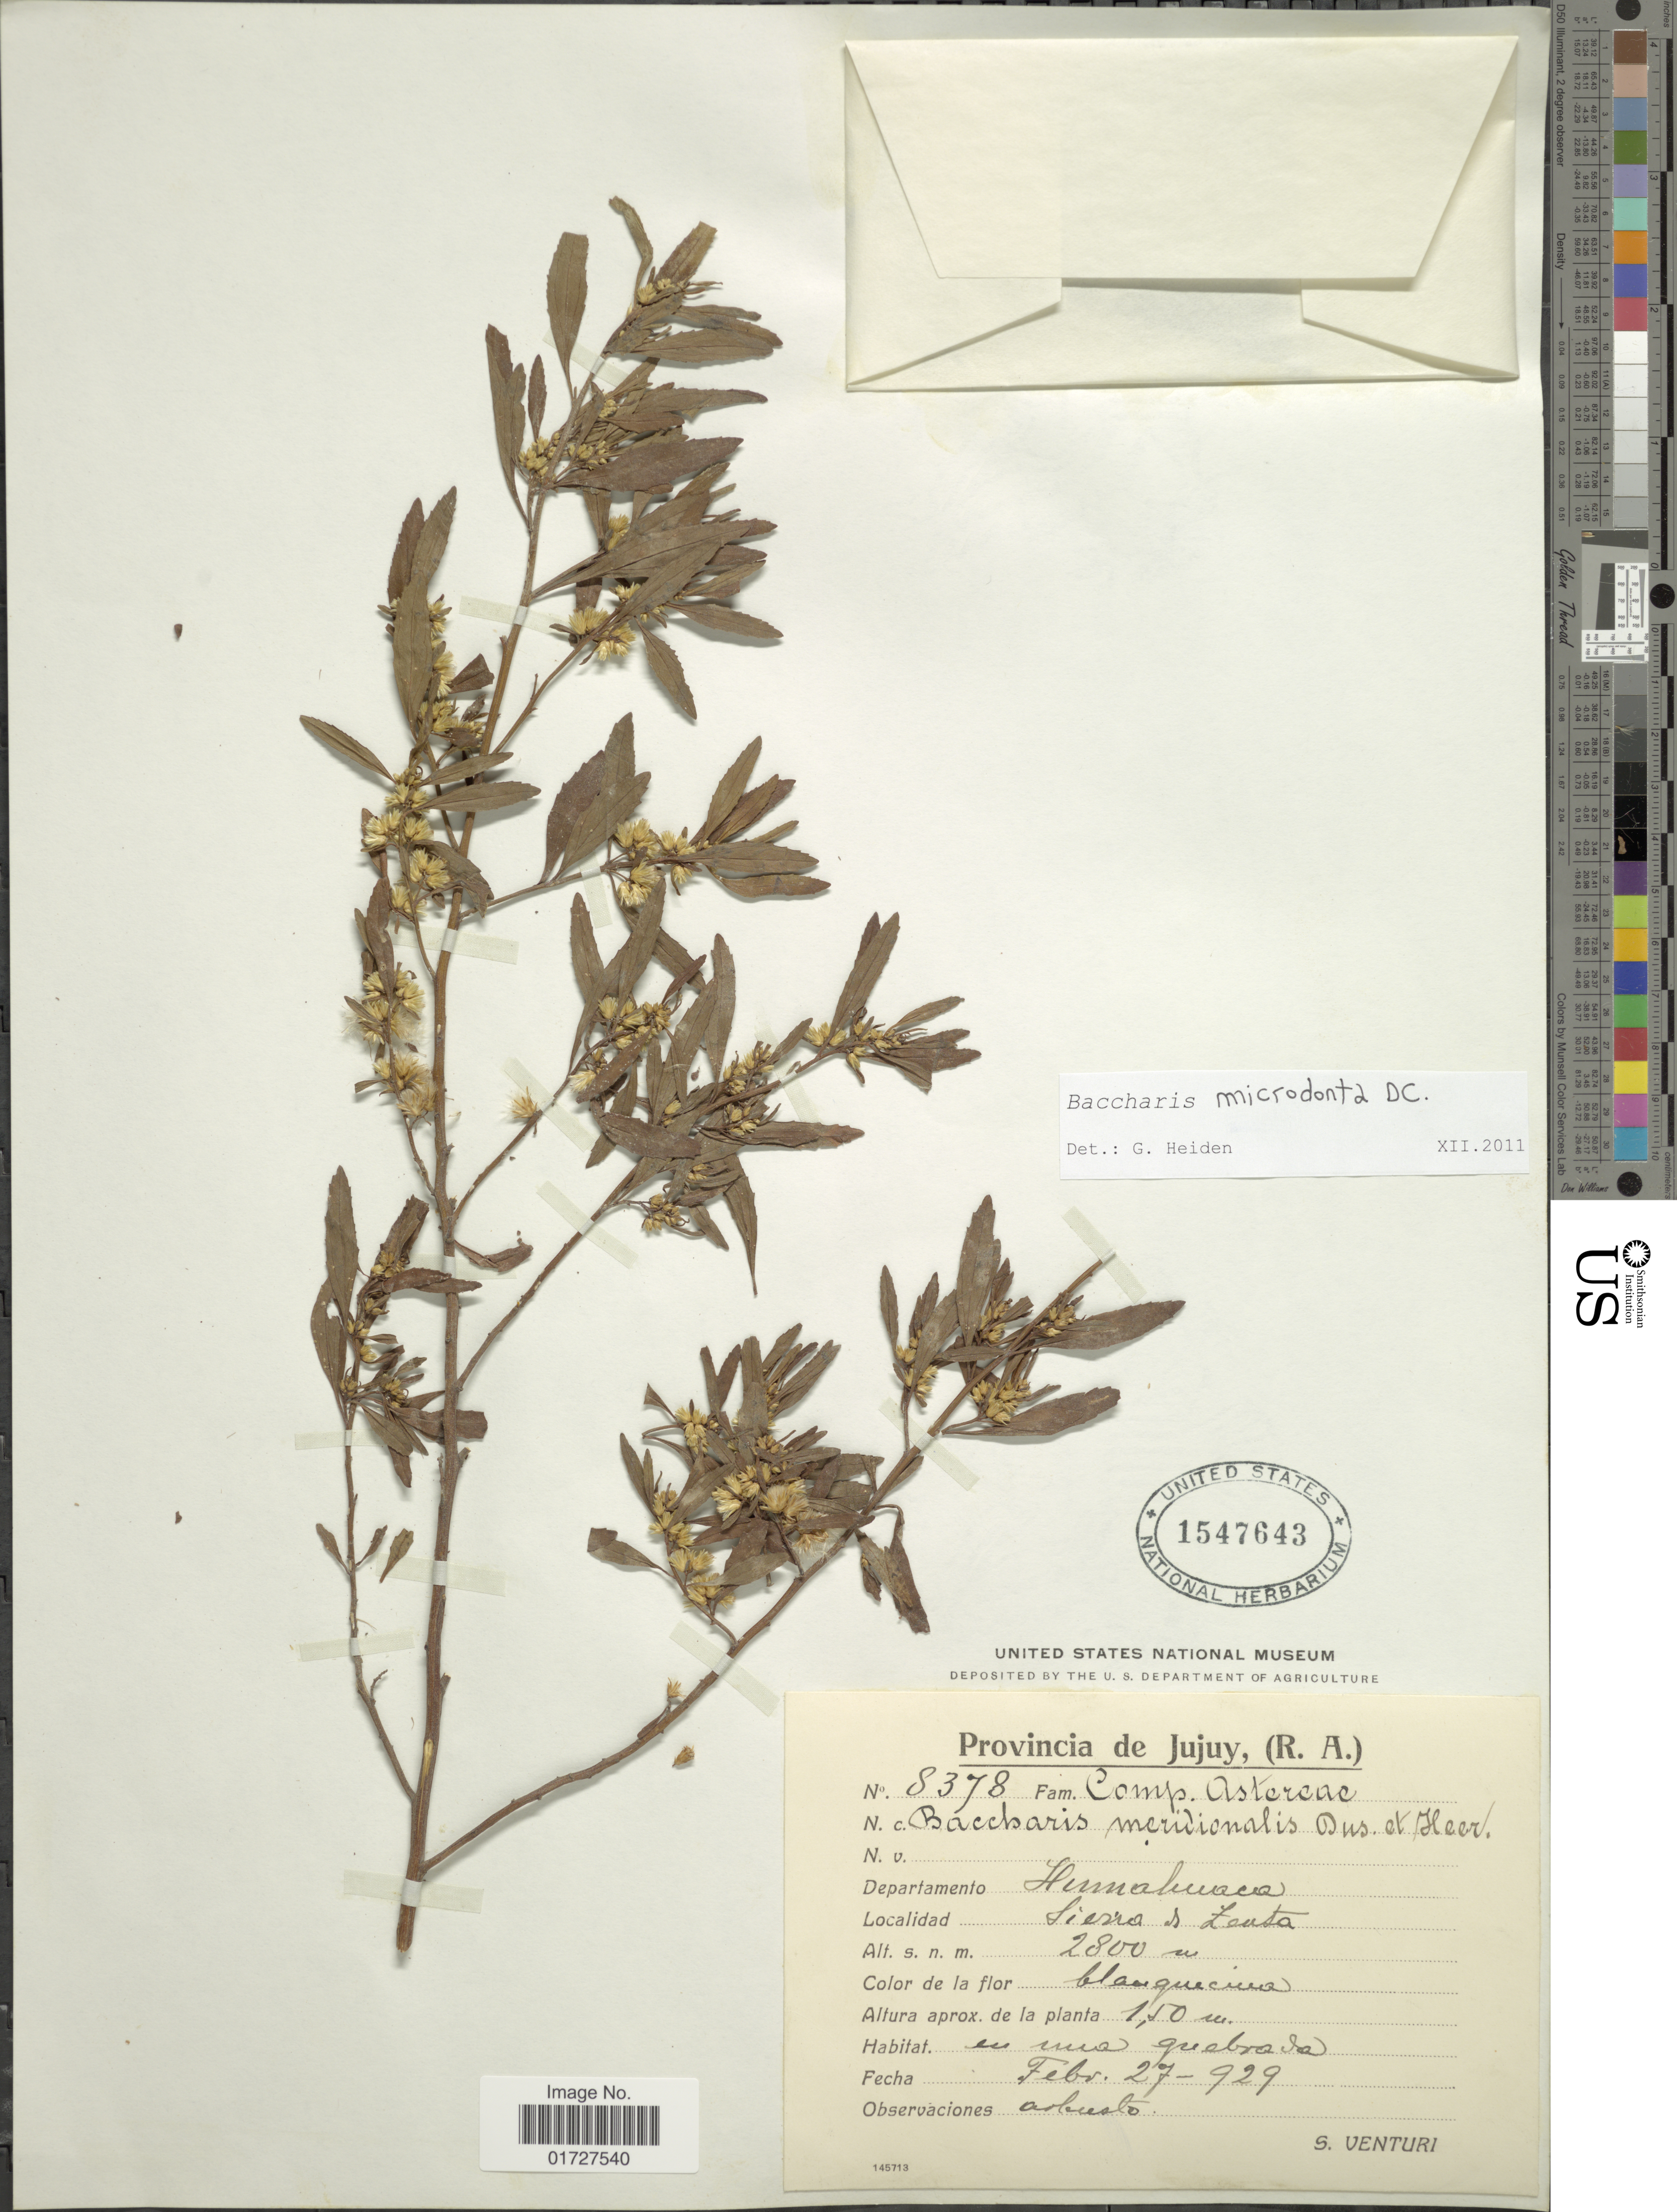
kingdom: Plantae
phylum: Tracheophyta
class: Magnoliopsida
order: Asterales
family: Asteraceae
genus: Baccharis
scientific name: Baccharis microdonta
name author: DC.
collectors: S. Venturi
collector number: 8378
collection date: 1929-02-27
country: Argentina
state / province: Jujuy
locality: Departamento Humahuasca, Sierra de Santa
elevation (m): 2800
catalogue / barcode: US 1547643